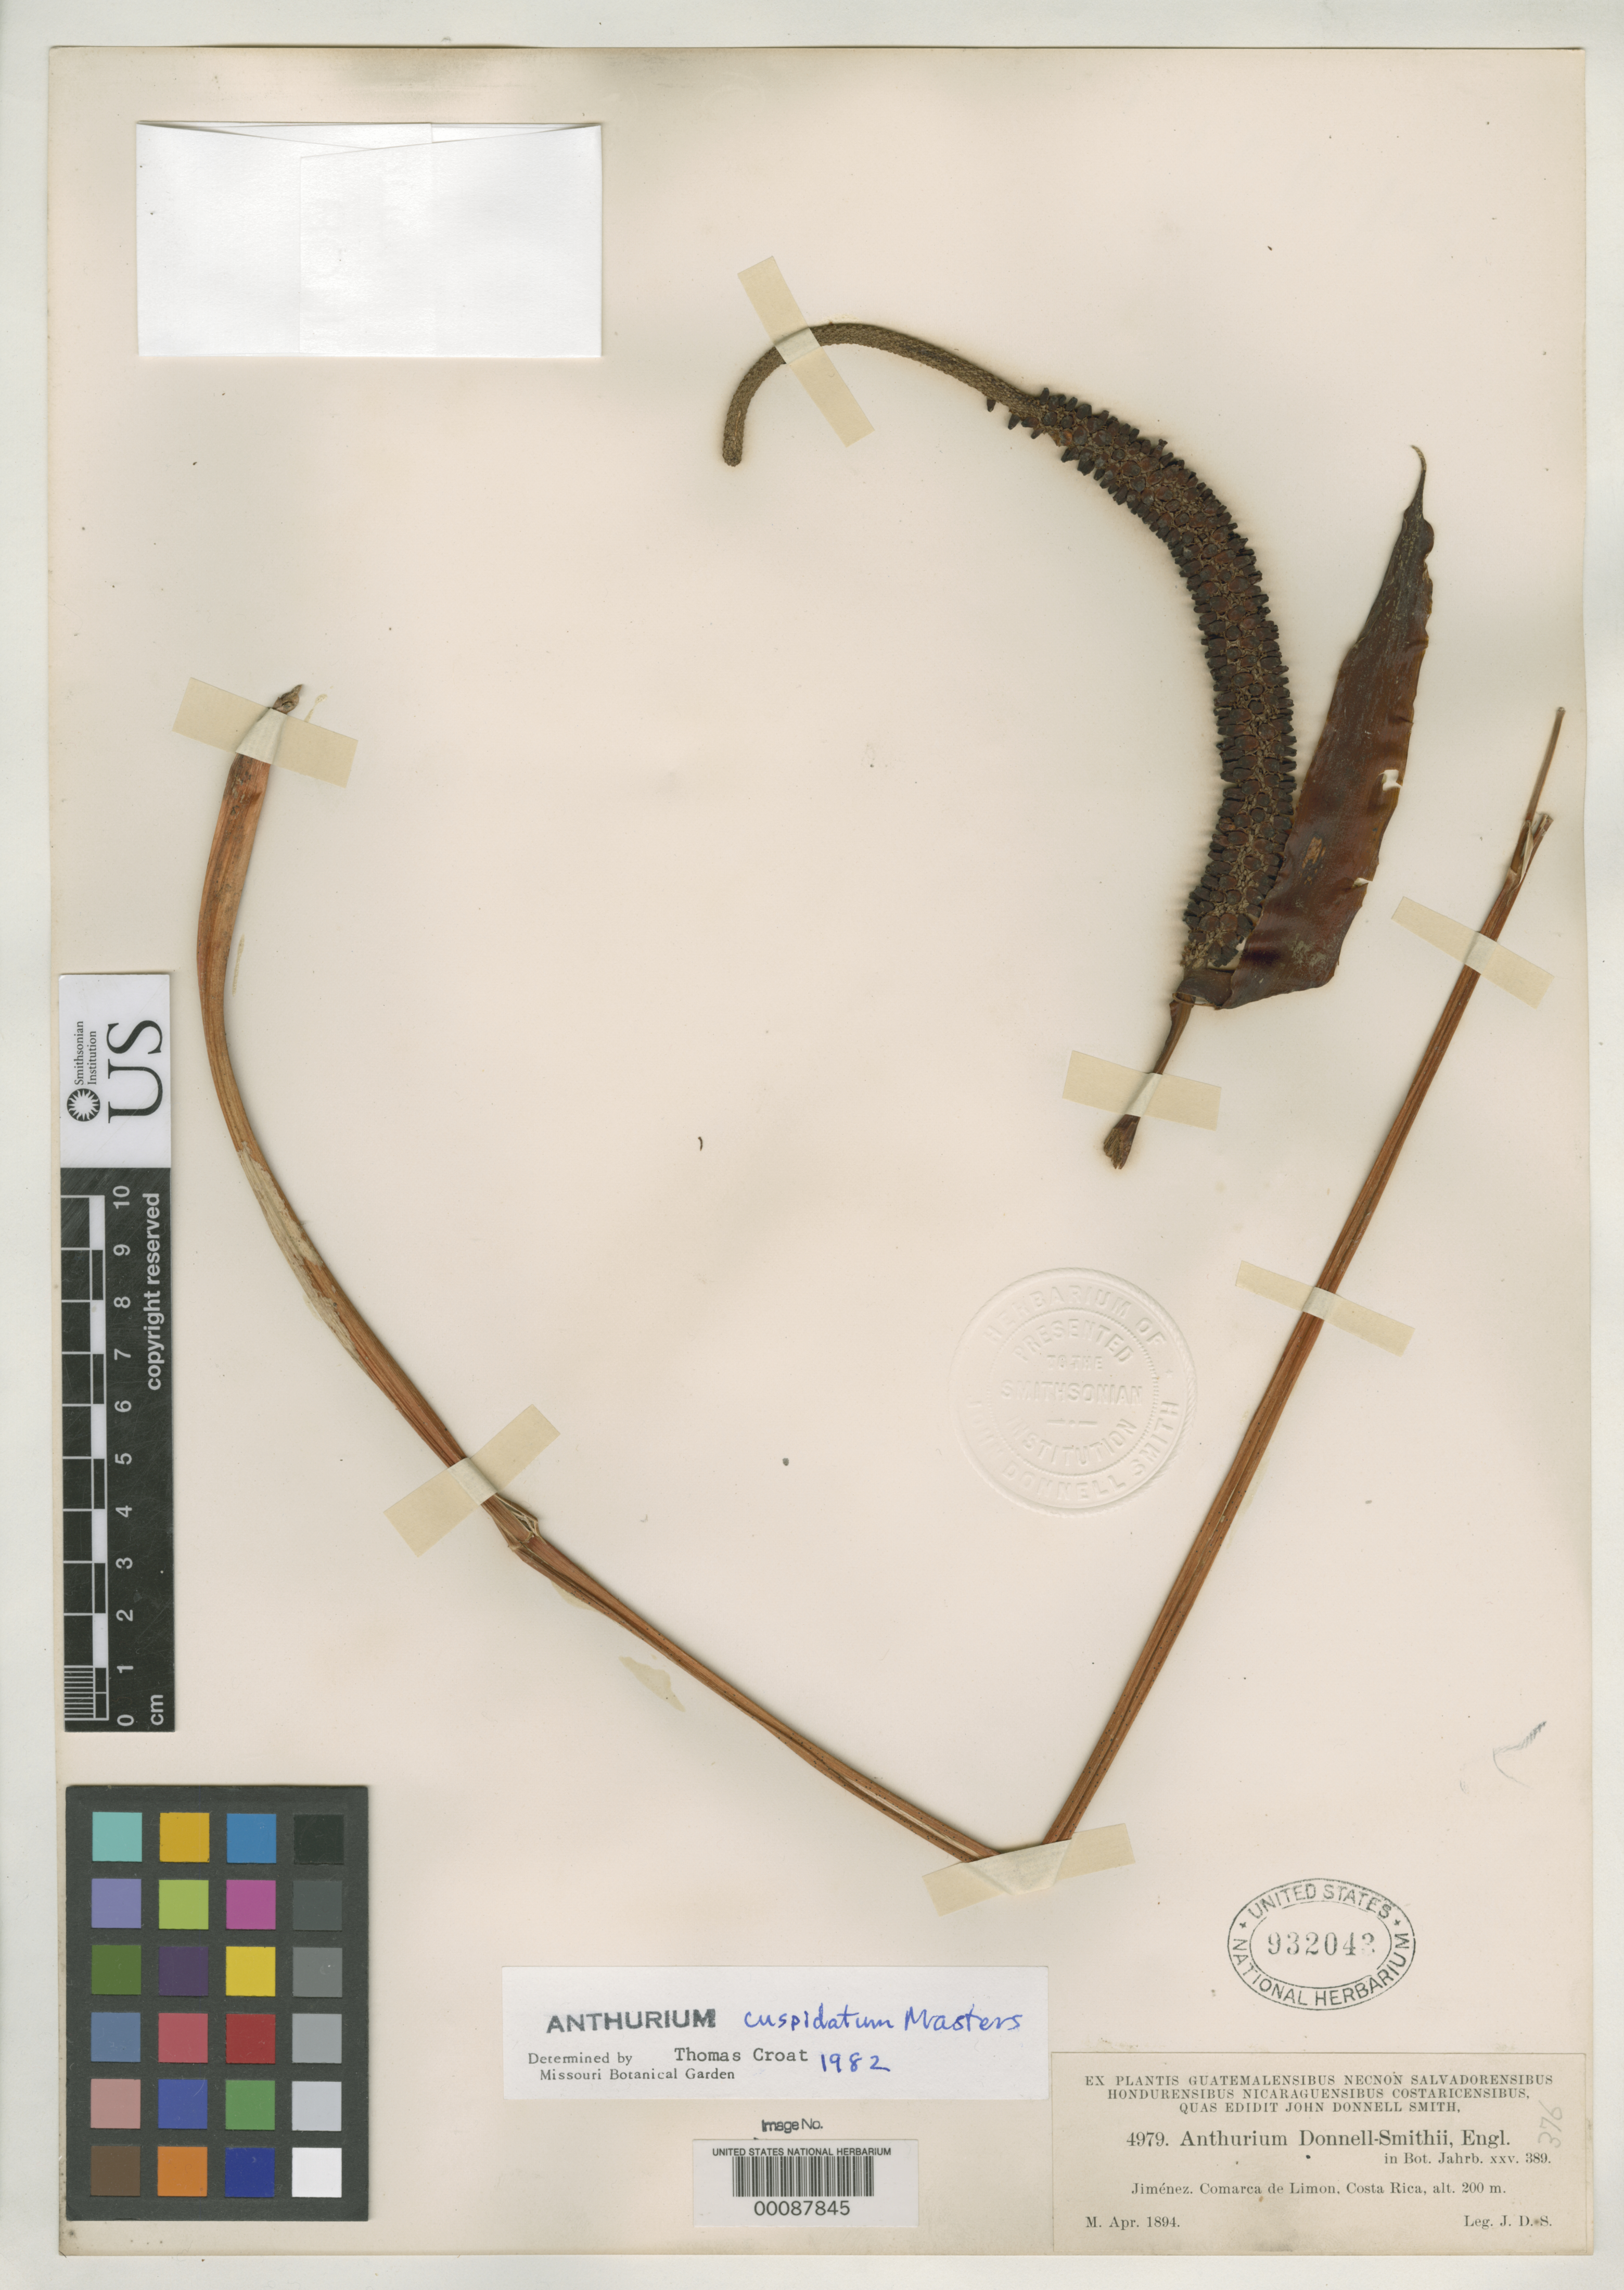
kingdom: Plantae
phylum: Tracheophyta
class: Liliopsida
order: Alismatales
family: Araceae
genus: Anthurium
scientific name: Anthurium donnell-smithii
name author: Engl.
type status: Isotype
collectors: J. Donnell Smith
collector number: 4979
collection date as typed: Apr 1894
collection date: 1894-04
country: Costa Rica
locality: Jimenez, Comarca de Limón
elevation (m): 200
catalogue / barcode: US 932043